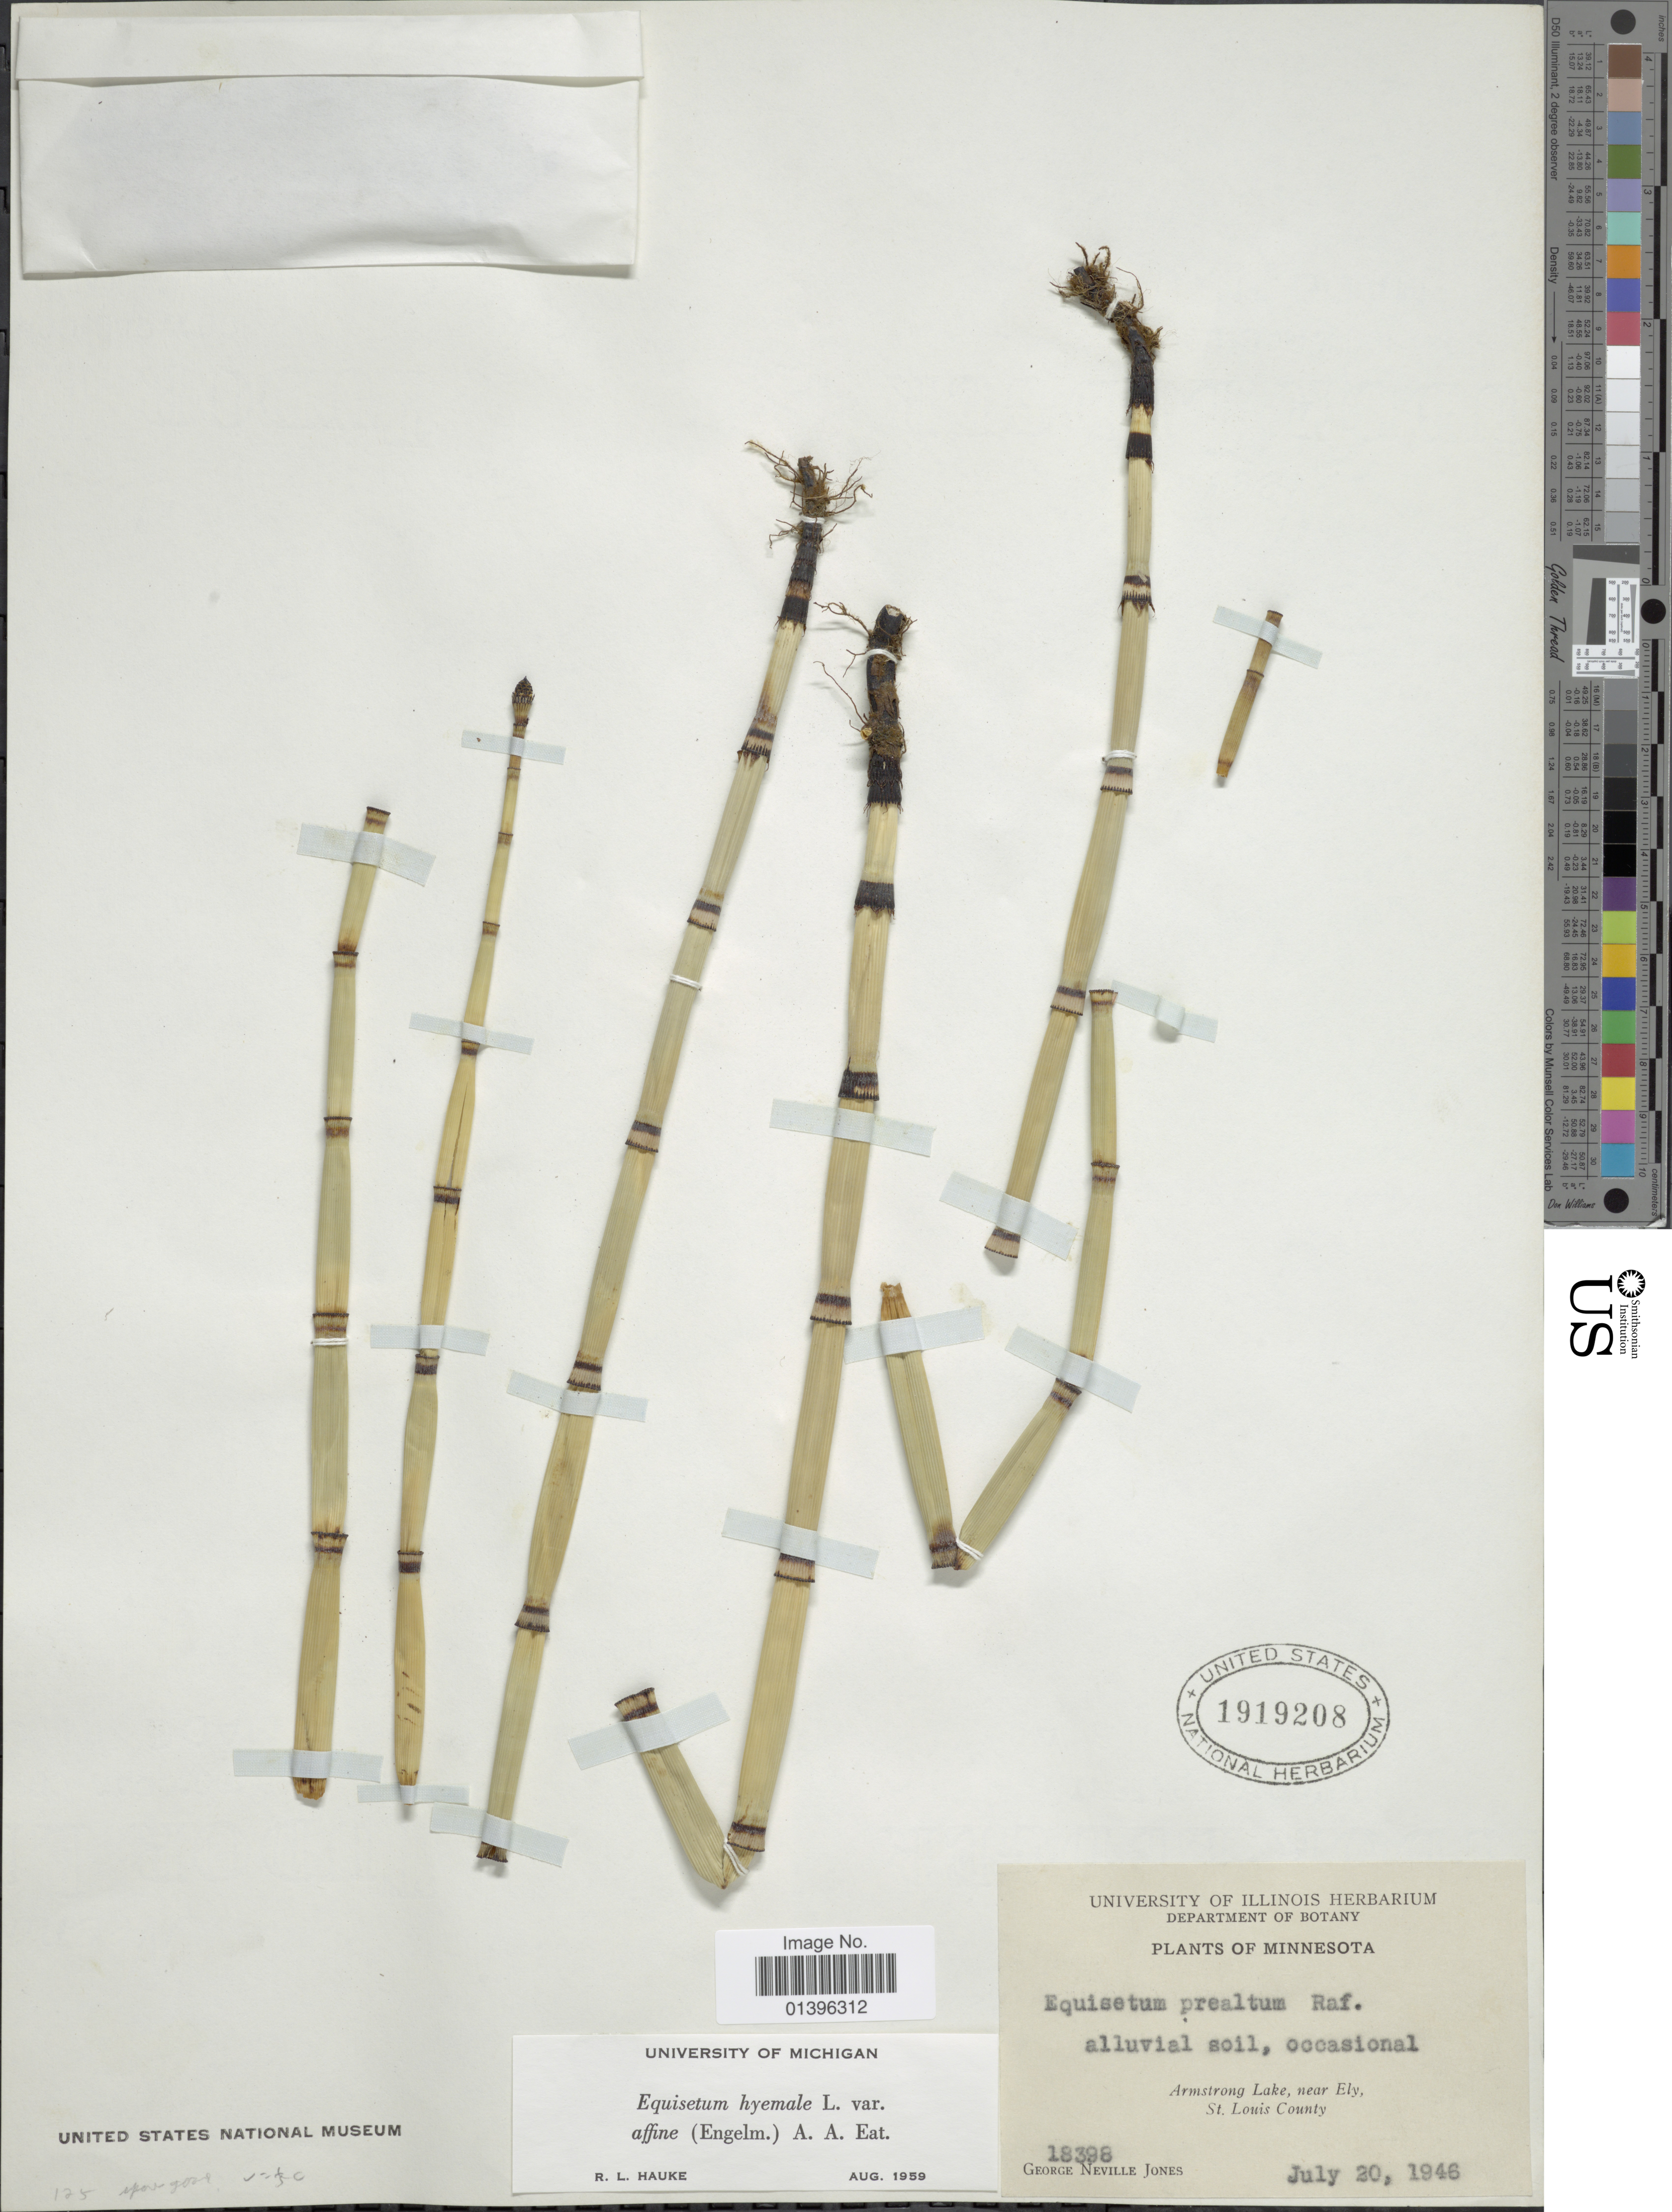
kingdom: Plantae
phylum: Tracheophyta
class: Polypodiopsida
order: Equisetales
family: Equisetaceae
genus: Equisetum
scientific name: Equisetum hyemale var. affine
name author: (Engelm.) A.A. Eaton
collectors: G. N. Jones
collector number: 18398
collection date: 1946-07-20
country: United States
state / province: Minnesota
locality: Armstrong Lake, near Ely, St. Louis County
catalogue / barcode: US 1919208